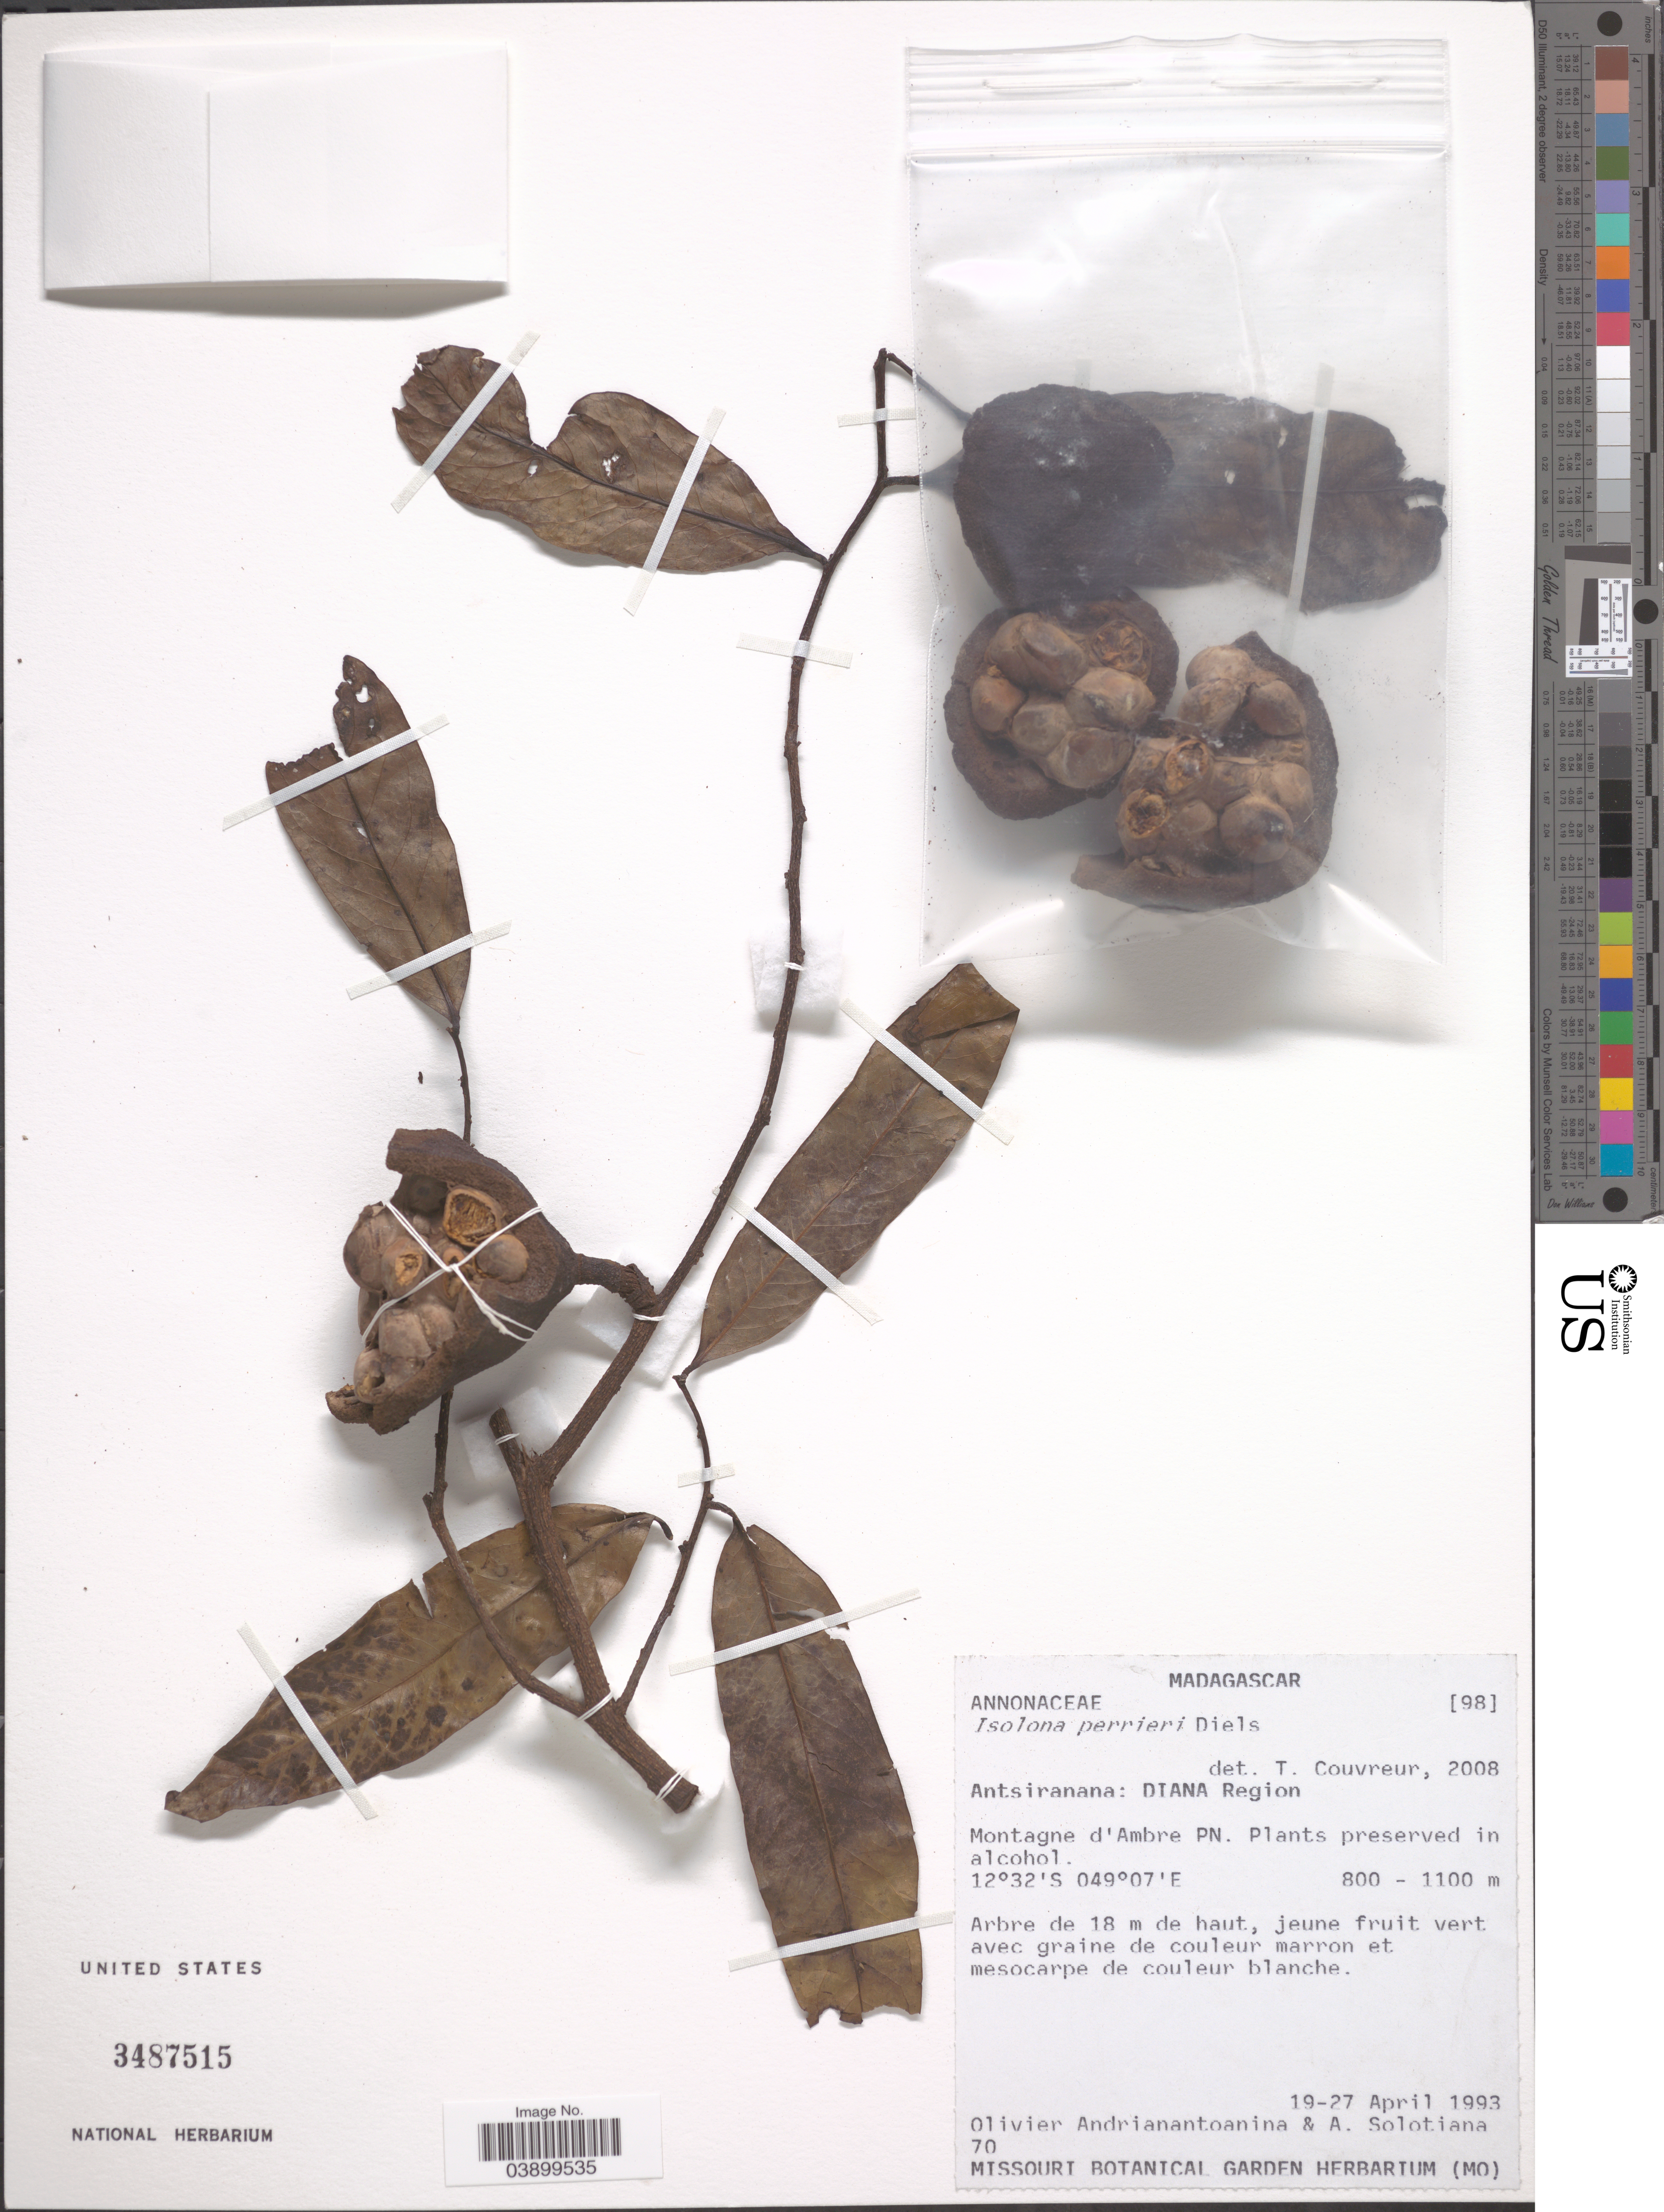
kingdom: Plantae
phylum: Tracheophyta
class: Magnoliopsida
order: Magnoliales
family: Annonaceae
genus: Isolona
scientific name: Isolona perrieri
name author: Diels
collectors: O. Andrianantoanina & A. Solotiana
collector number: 70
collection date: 1993-04-19/1993-04-27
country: Madagascar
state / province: Diana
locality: Diana Region. Montagne d'Ambre PN.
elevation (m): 800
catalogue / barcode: US 3487515